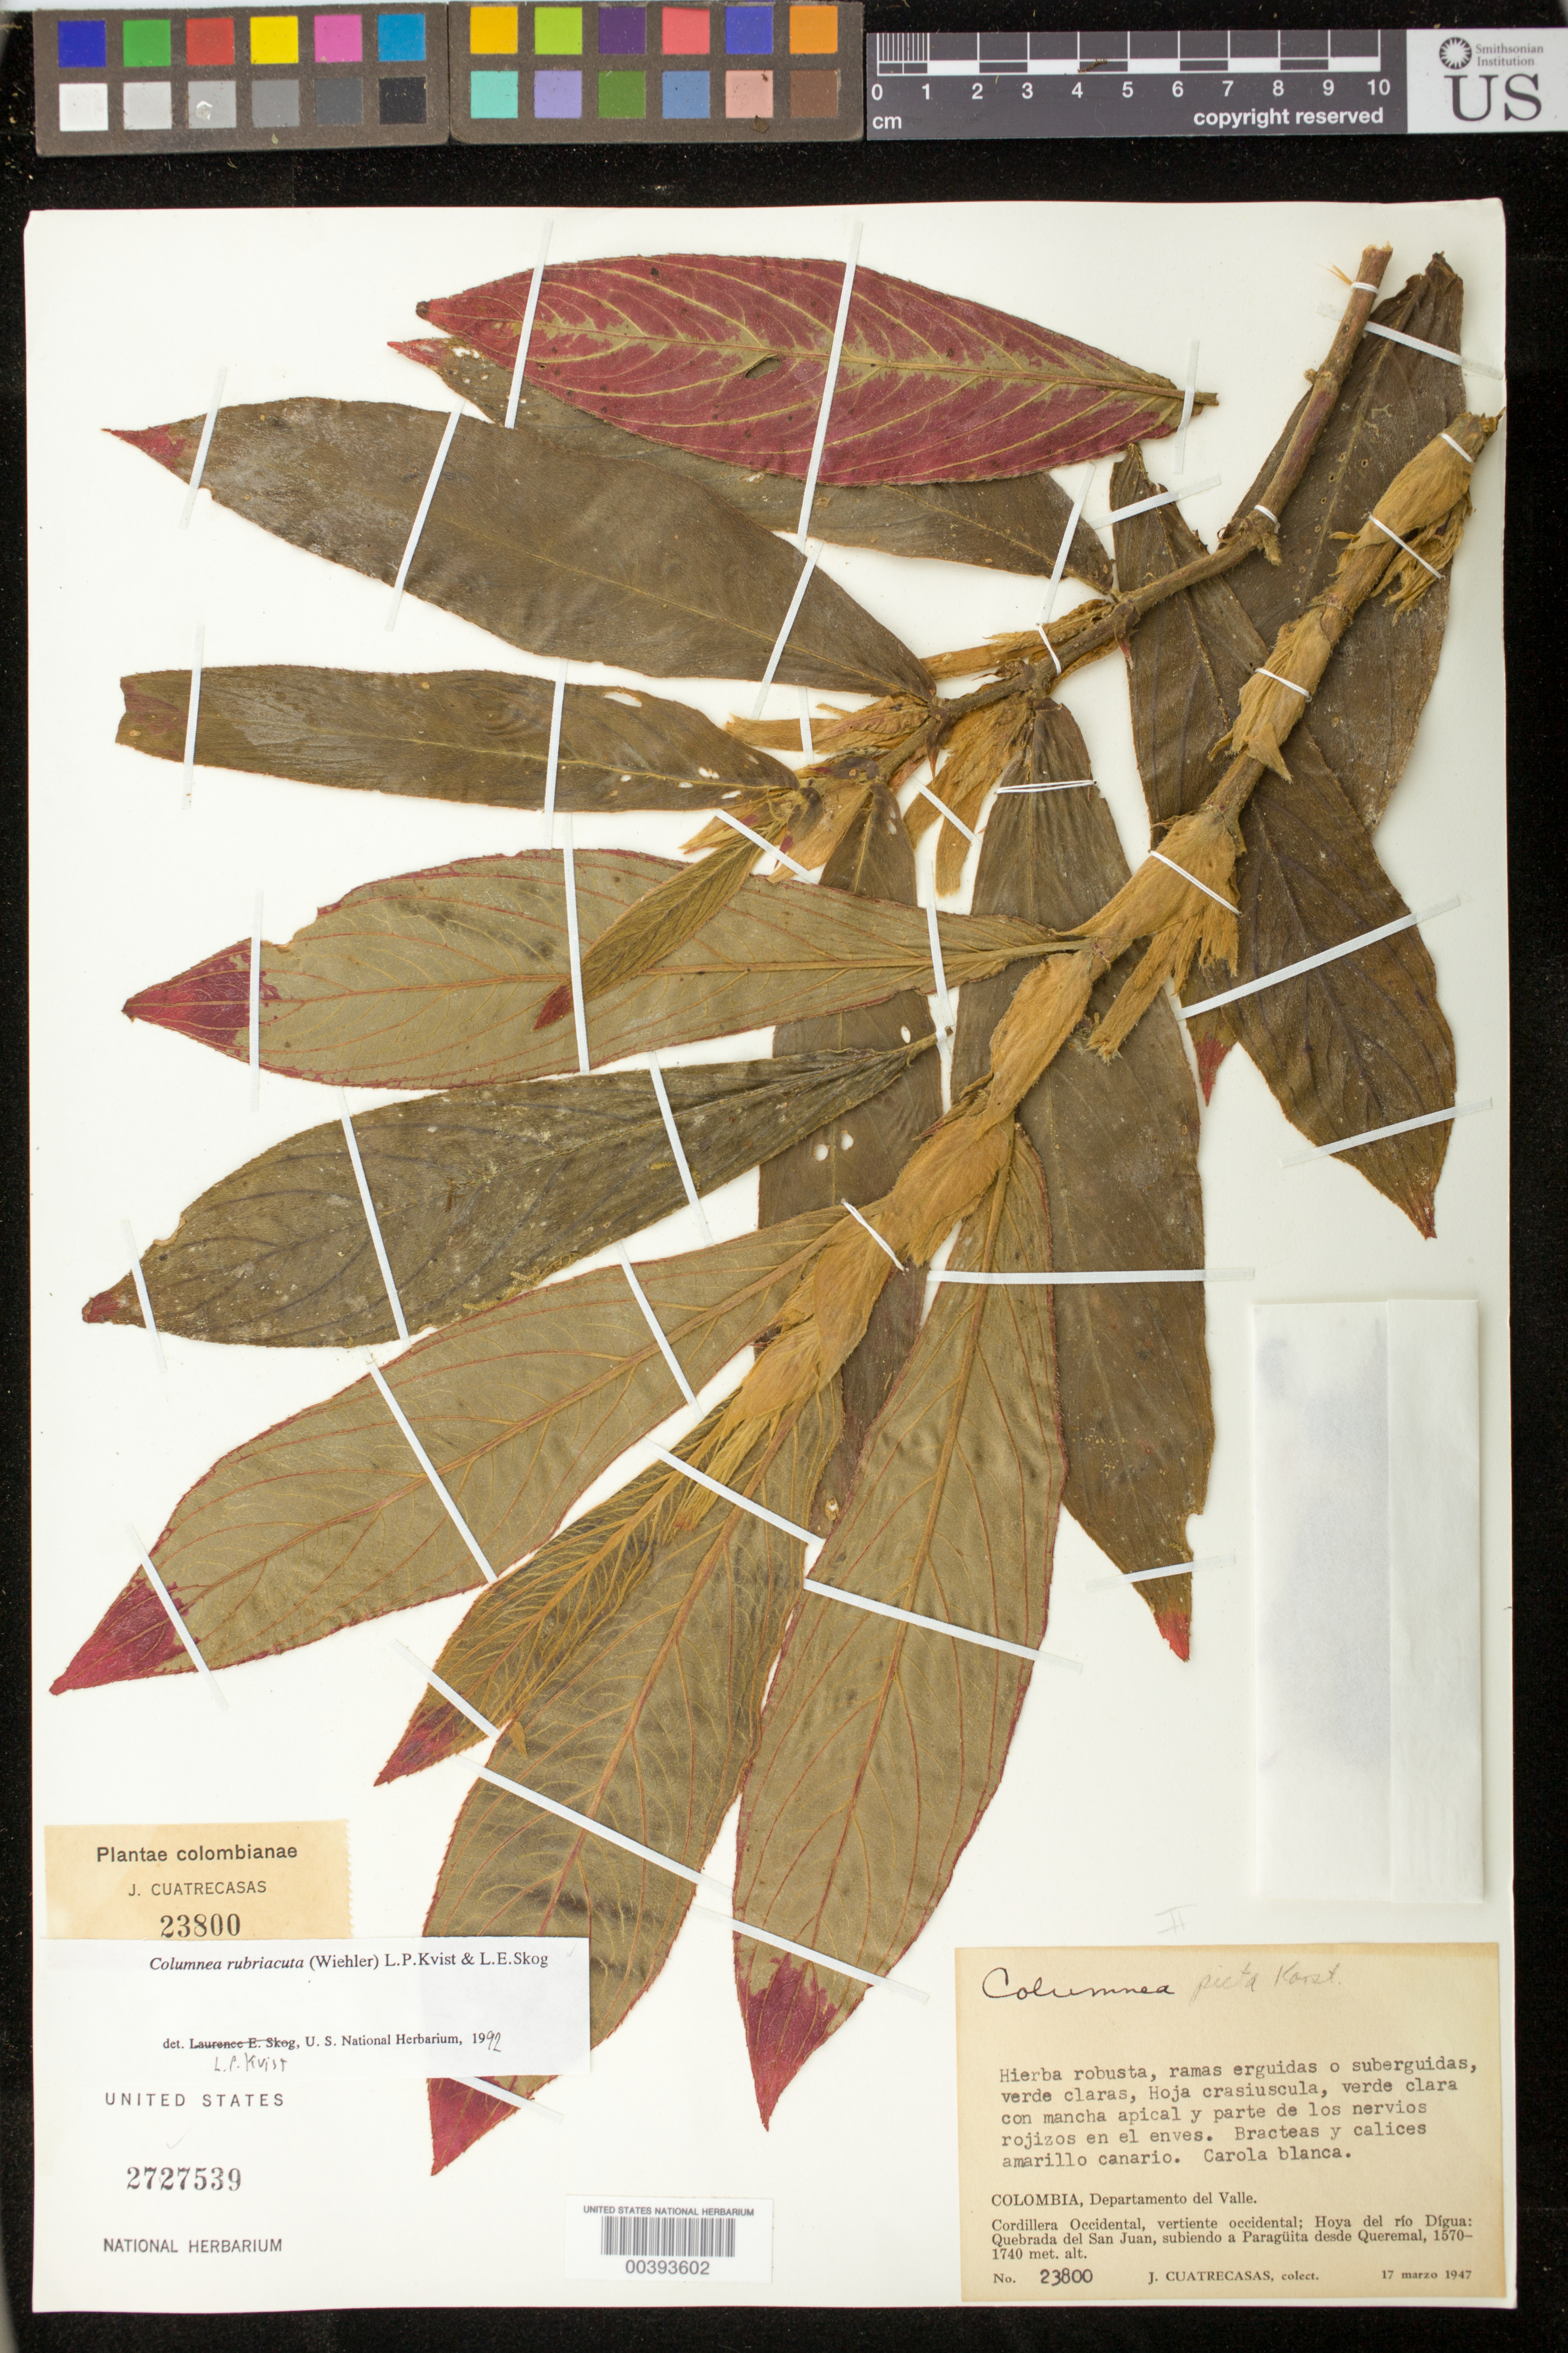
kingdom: Plantae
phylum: Tracheophyta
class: Magnoliopsida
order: Lamiales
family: Gesneriaceae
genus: Columnea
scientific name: Columnea rubriacuta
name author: (Wiehler) L.P. Kvist & L.E. Skog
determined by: Skog, Laurence E.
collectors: J. Cuatrecasas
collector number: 23800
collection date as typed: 17 Mar 1947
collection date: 1947-03-17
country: Colombia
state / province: Valle del Cauca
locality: Cordillera Occidental, vertiente occidental; Hoya del río Dígua, Quebrada del San Juan, subiendo a Paragüita desde Queremal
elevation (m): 1570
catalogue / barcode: US 2727539